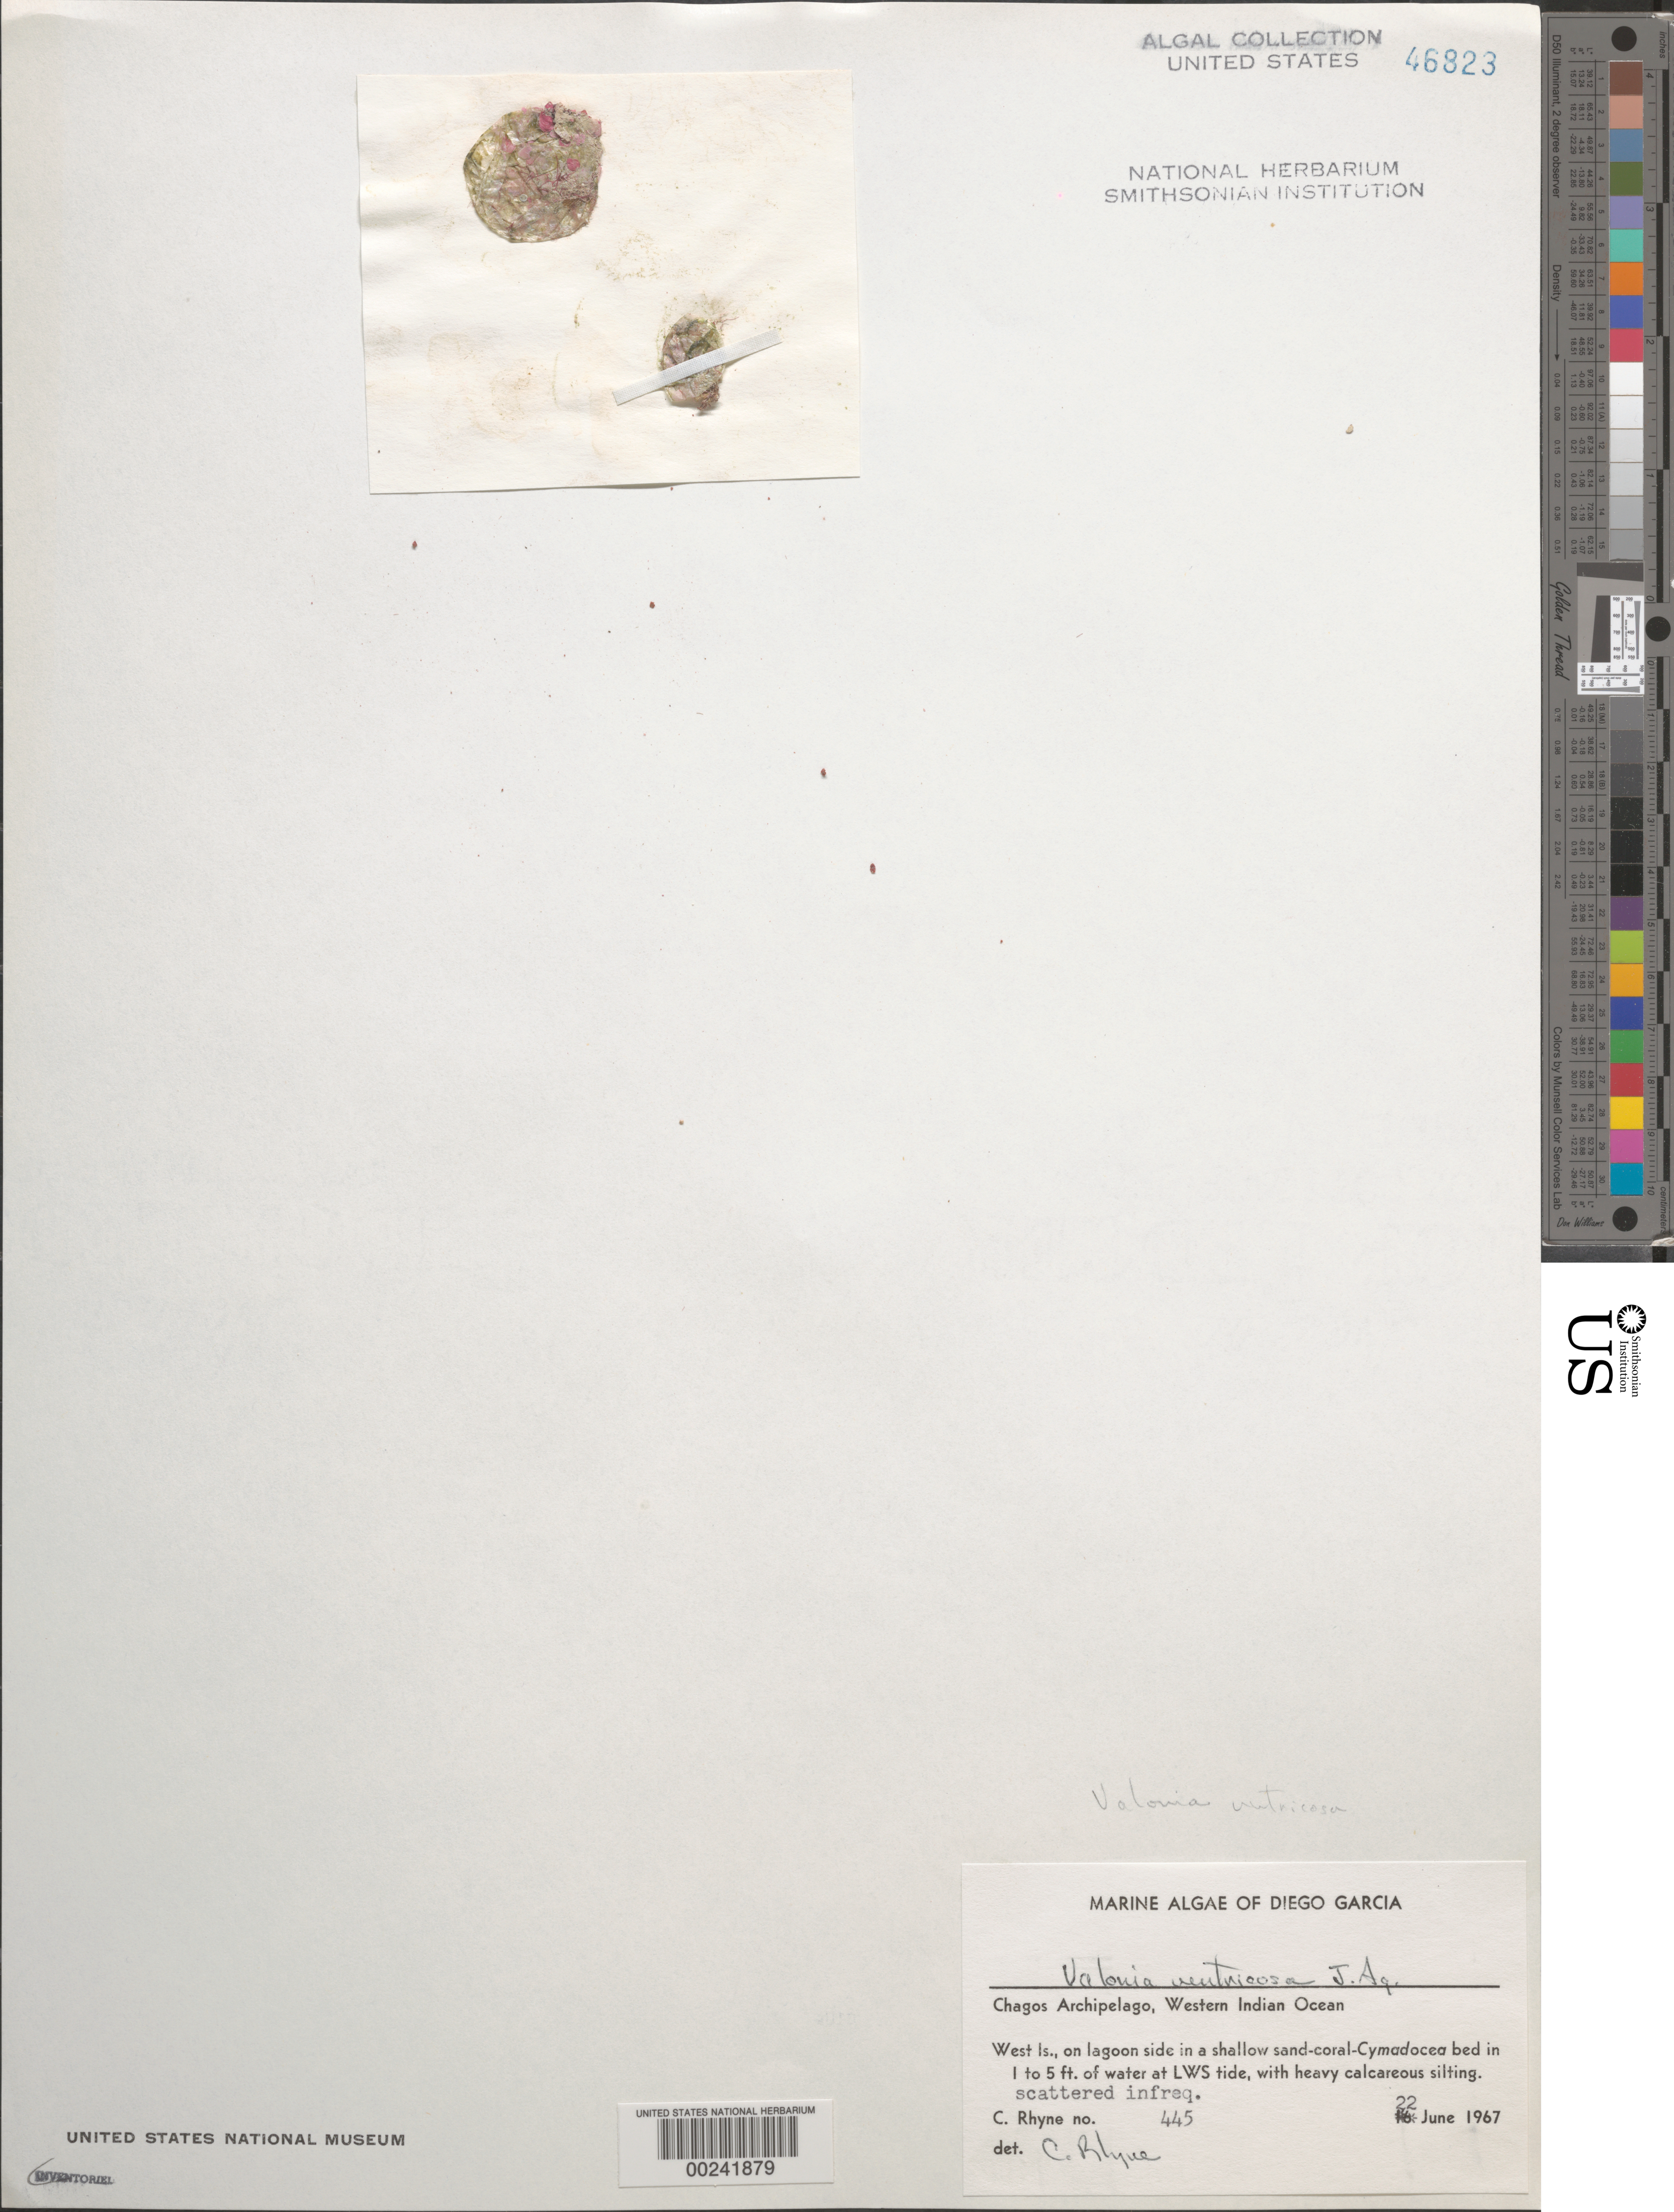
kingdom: Plantae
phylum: Chlorophyta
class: Ulvophyceae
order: Siphonocladales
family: Valoniaceae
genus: Valonia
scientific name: Valonia ventricosa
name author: J. Agardh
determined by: Rhyne, C. F.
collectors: C. Rhyne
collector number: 445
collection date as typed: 22 Jun 1967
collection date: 1967-06-22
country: British Indian Ocean Territory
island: Diego Garcia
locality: West Island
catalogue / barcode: US 46823